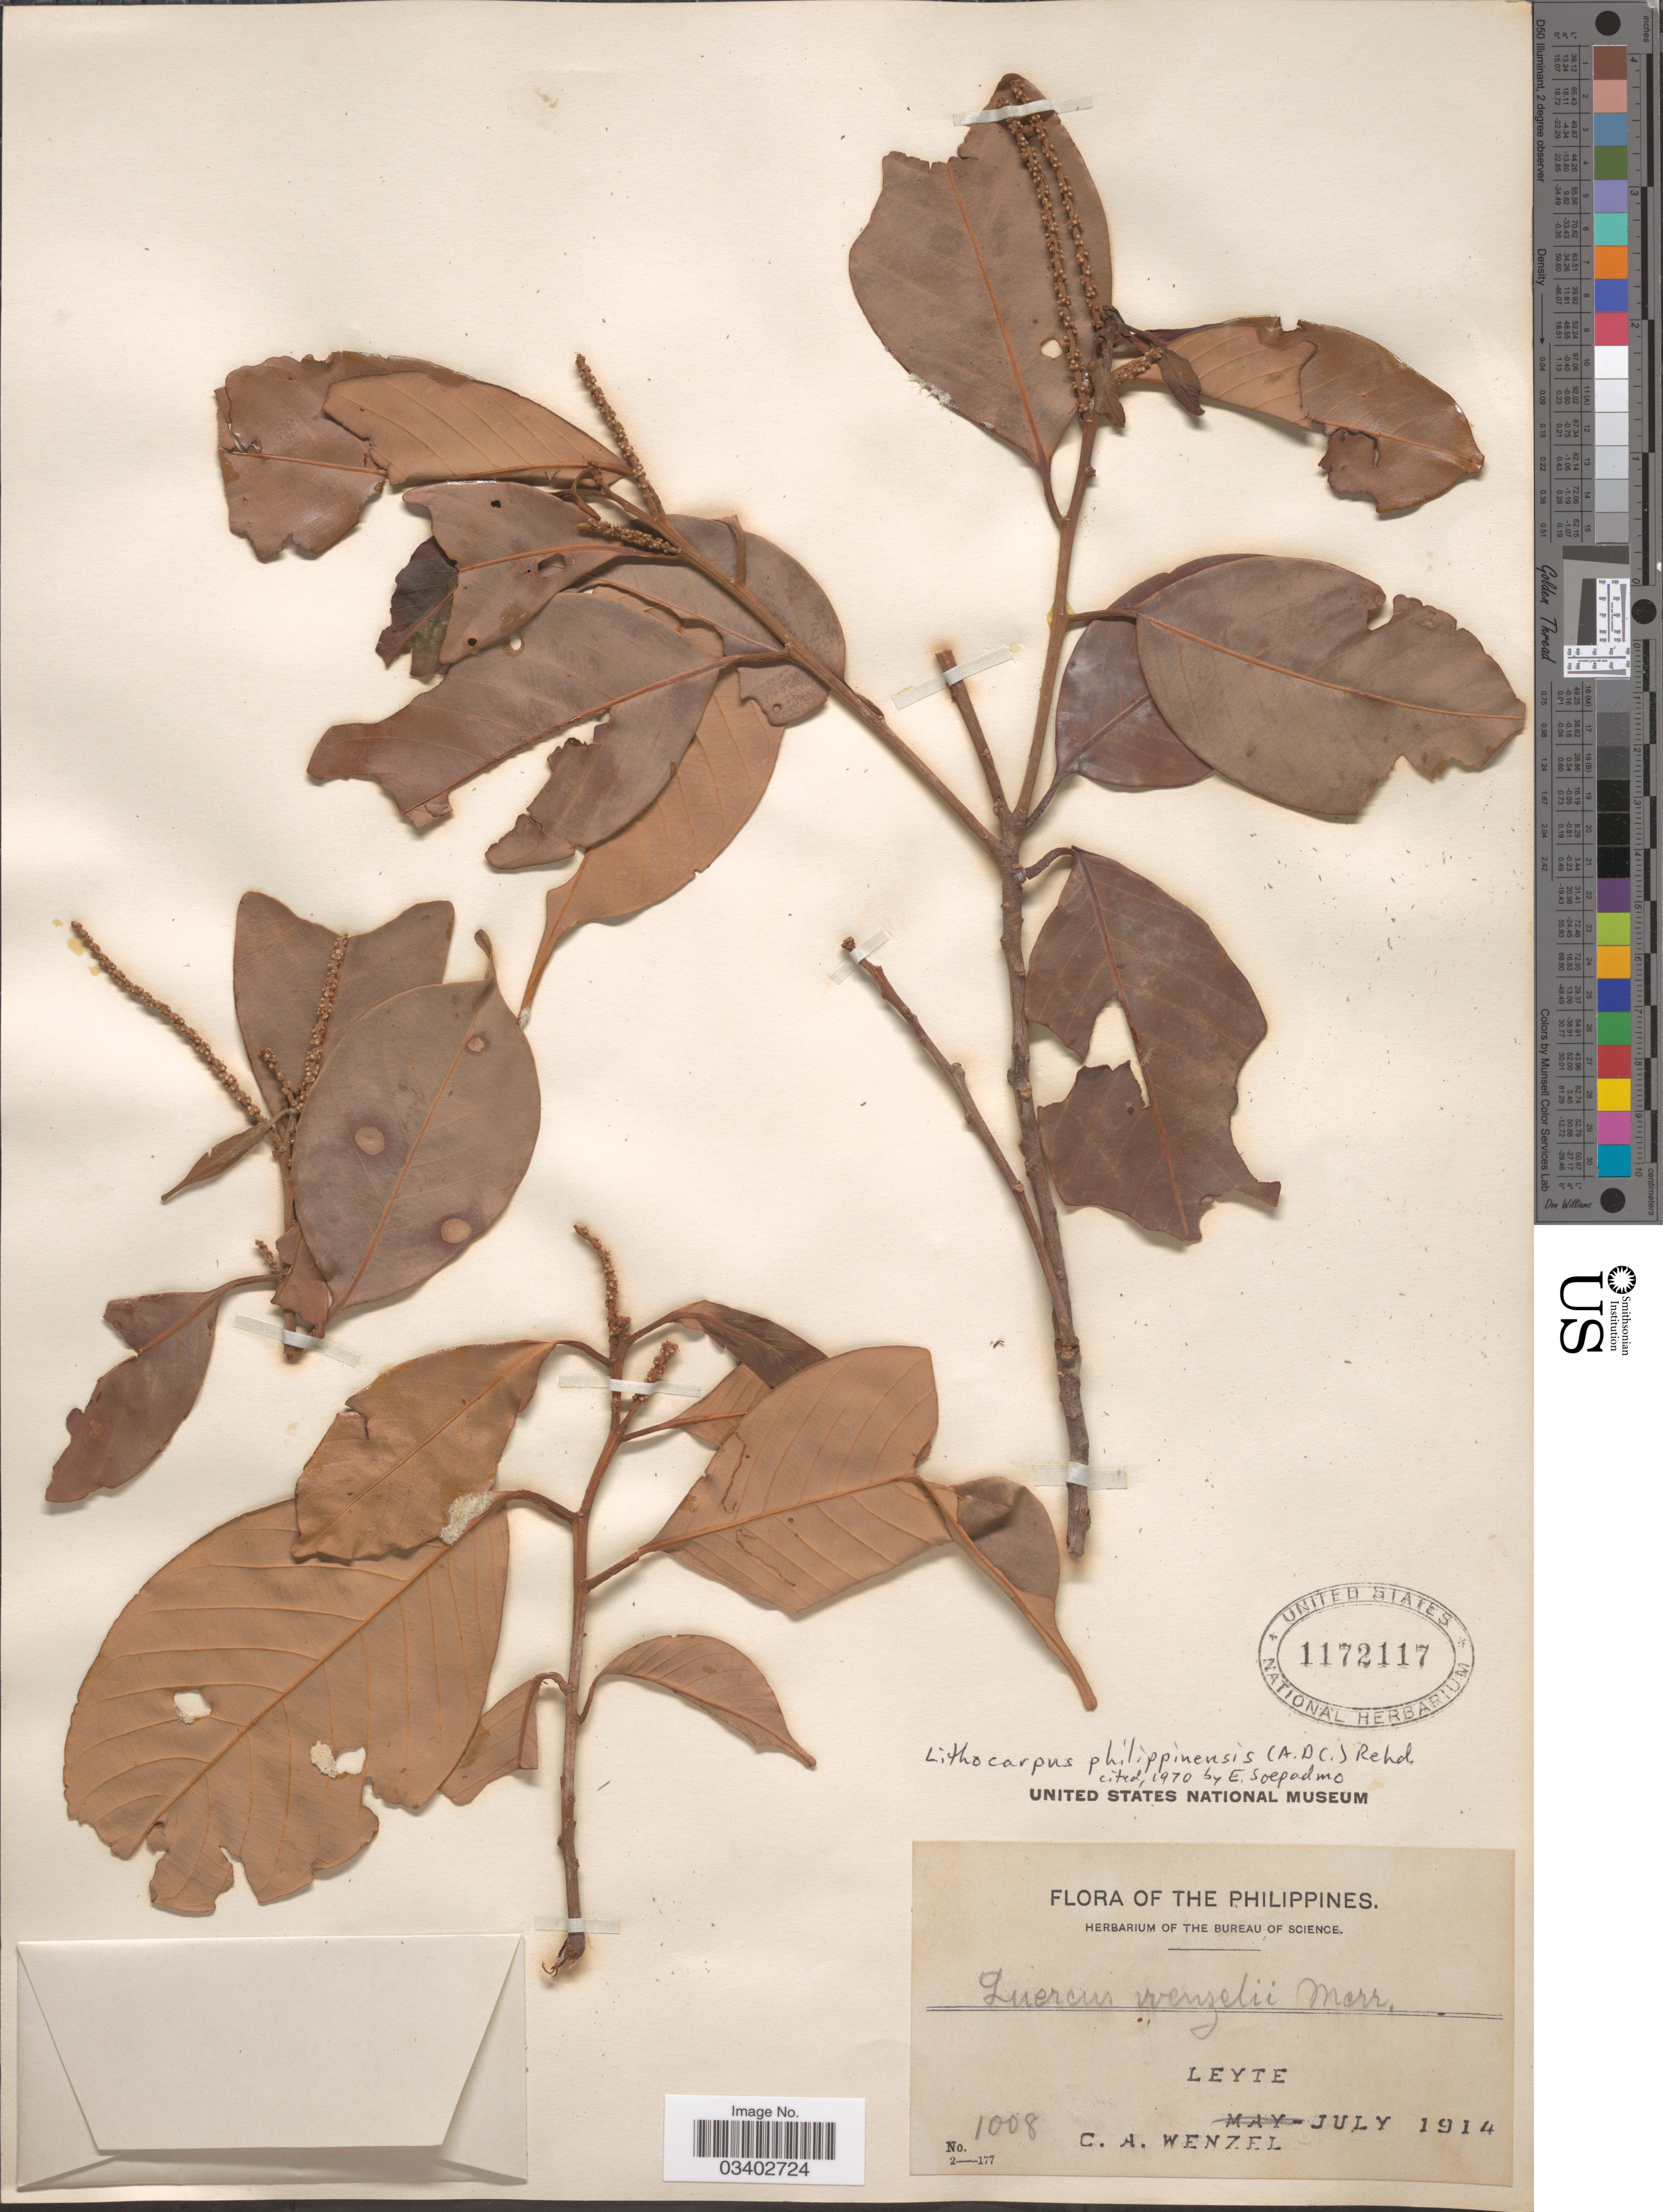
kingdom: Plantae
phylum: Tracheophyta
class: Magnoliopsida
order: Fagales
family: Fagaceae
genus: Lithocarpus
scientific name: Lithocarpus philippinensis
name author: (A. DC.) Rehder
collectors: C. Wenzel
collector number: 1008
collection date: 1914-07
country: Philippines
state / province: Eastern Visayas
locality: Leyte.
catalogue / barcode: US 1172117